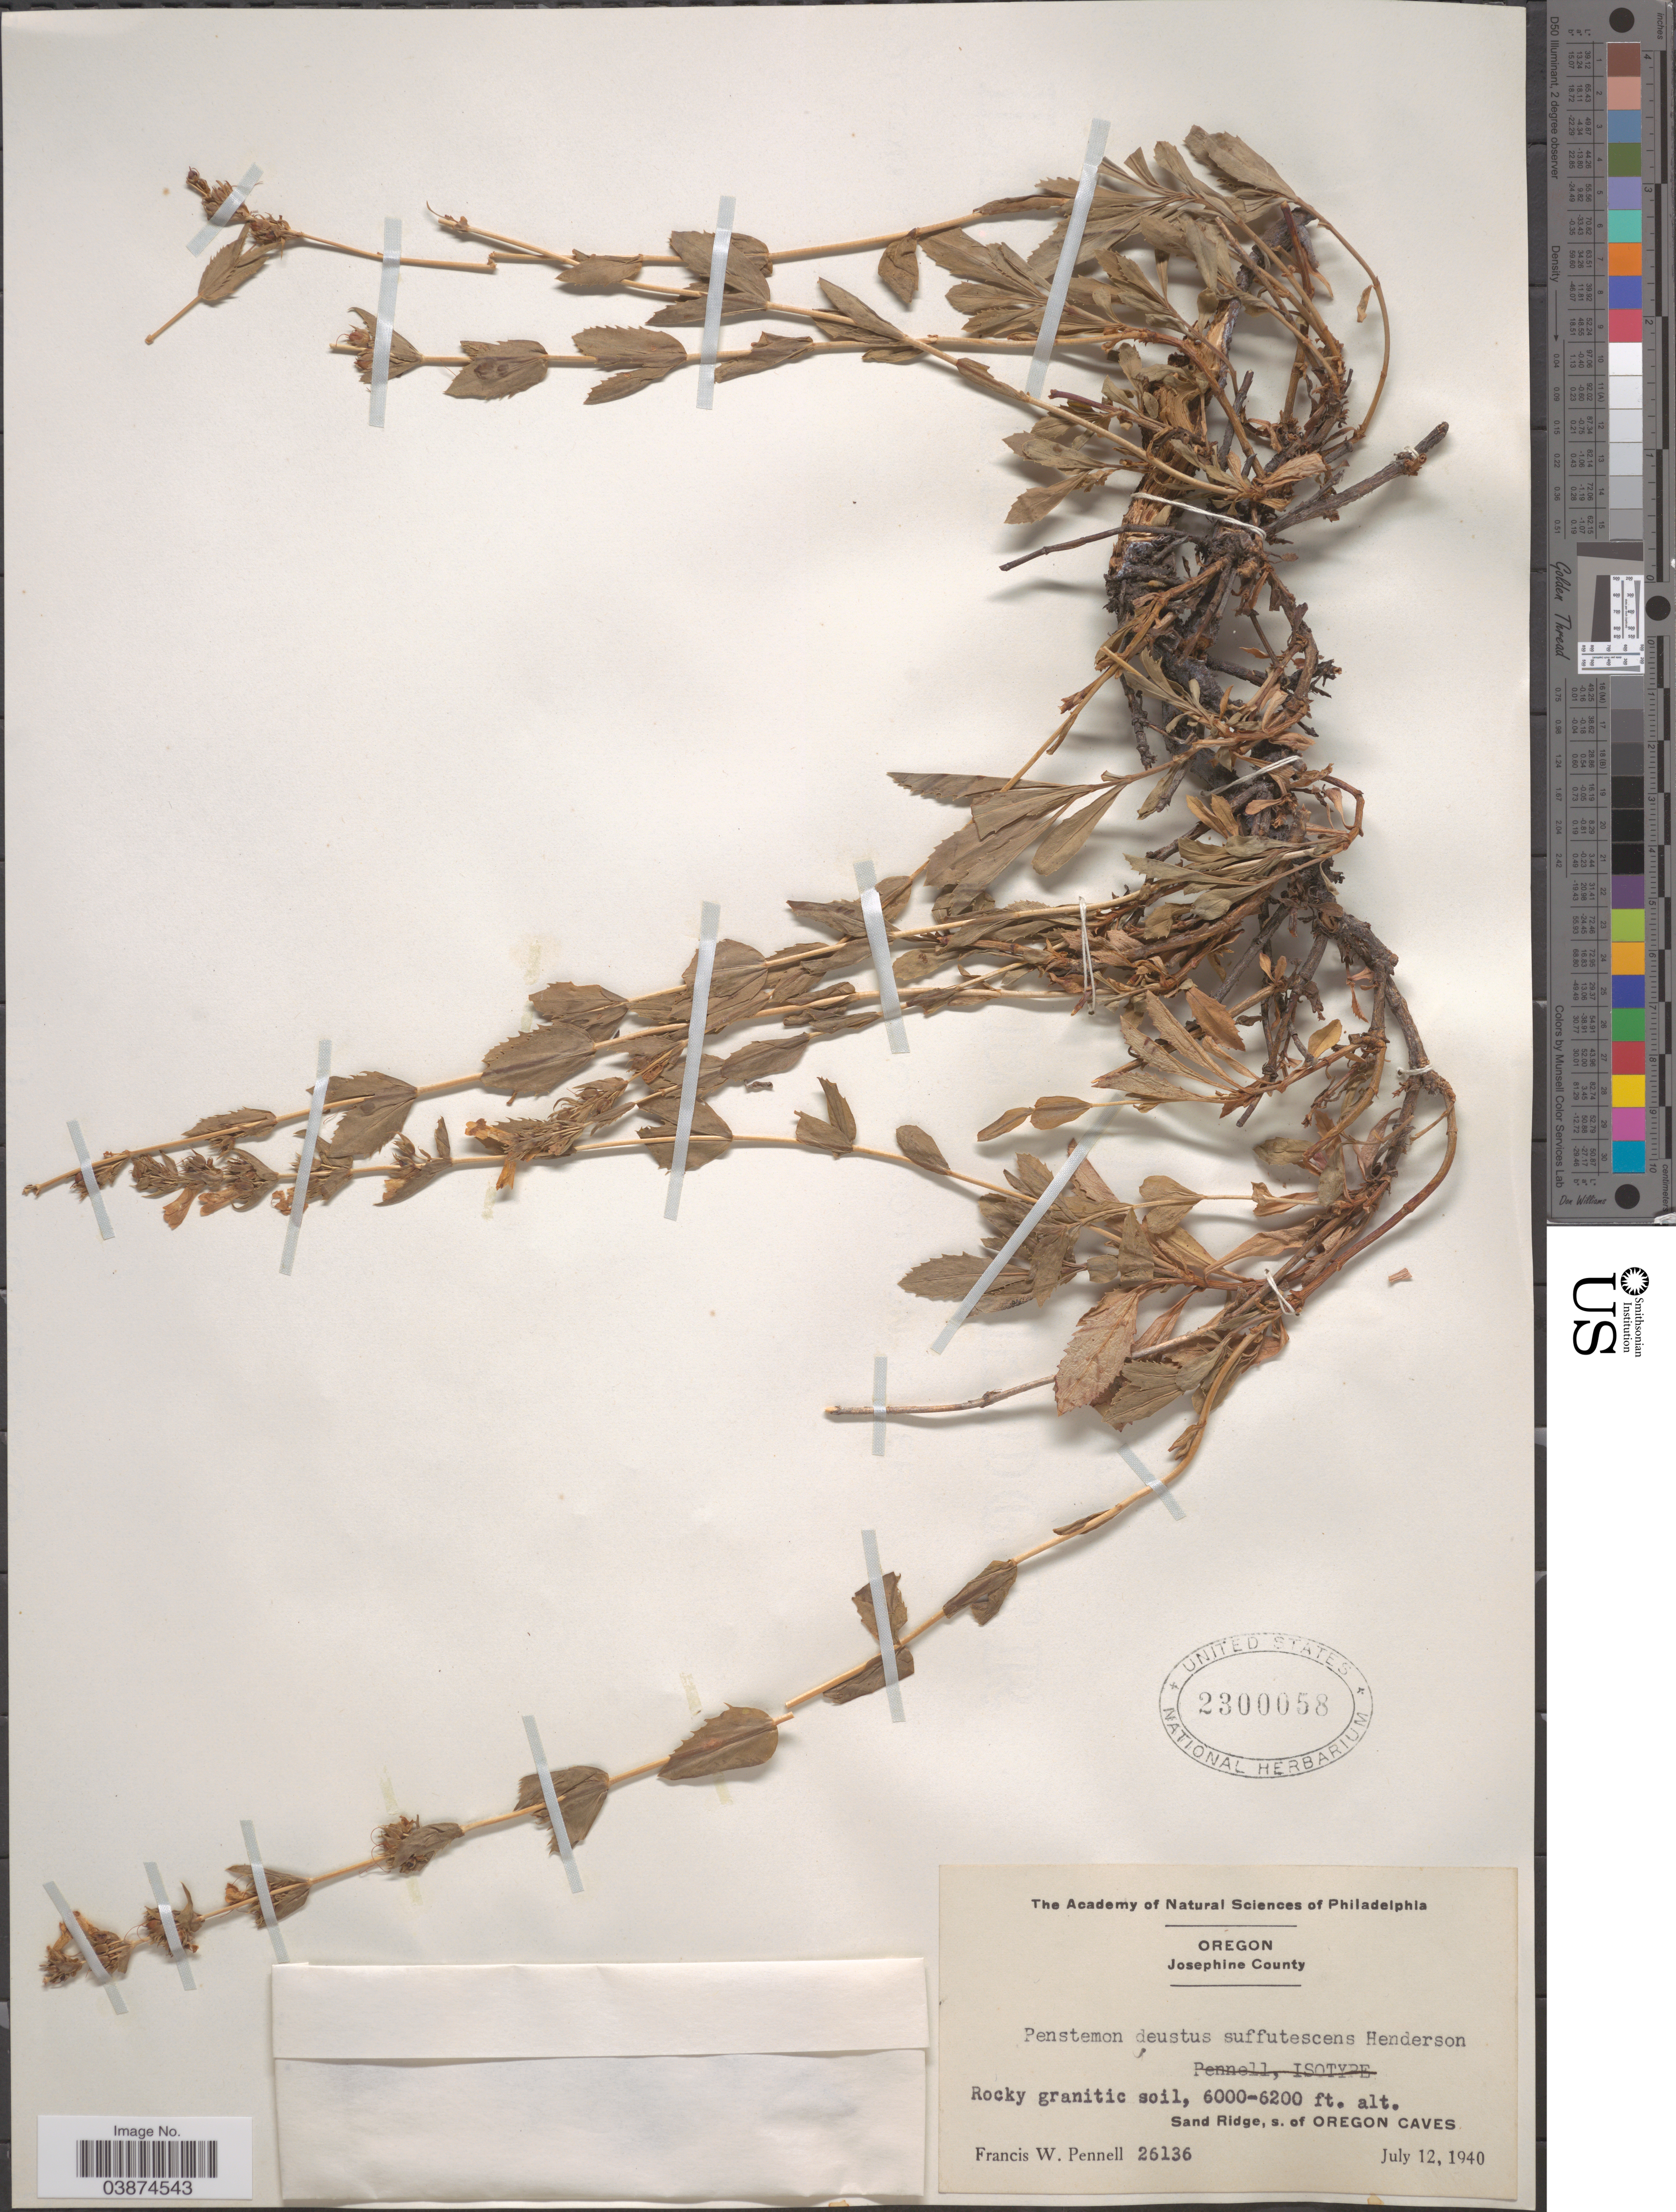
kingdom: Plantae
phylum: Tracheophyta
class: Magnoliopsida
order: Lamiales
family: Plantaginaceae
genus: Penstemon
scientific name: Penstemon deustus var. suffrutescens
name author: L.F. Hend.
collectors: F. W. Pennell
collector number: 26136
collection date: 1940-06-12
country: United States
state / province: Oregon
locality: Josephine County. Sand Ridge, s. of Oregon Caves.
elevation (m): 1829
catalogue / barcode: US 2300058